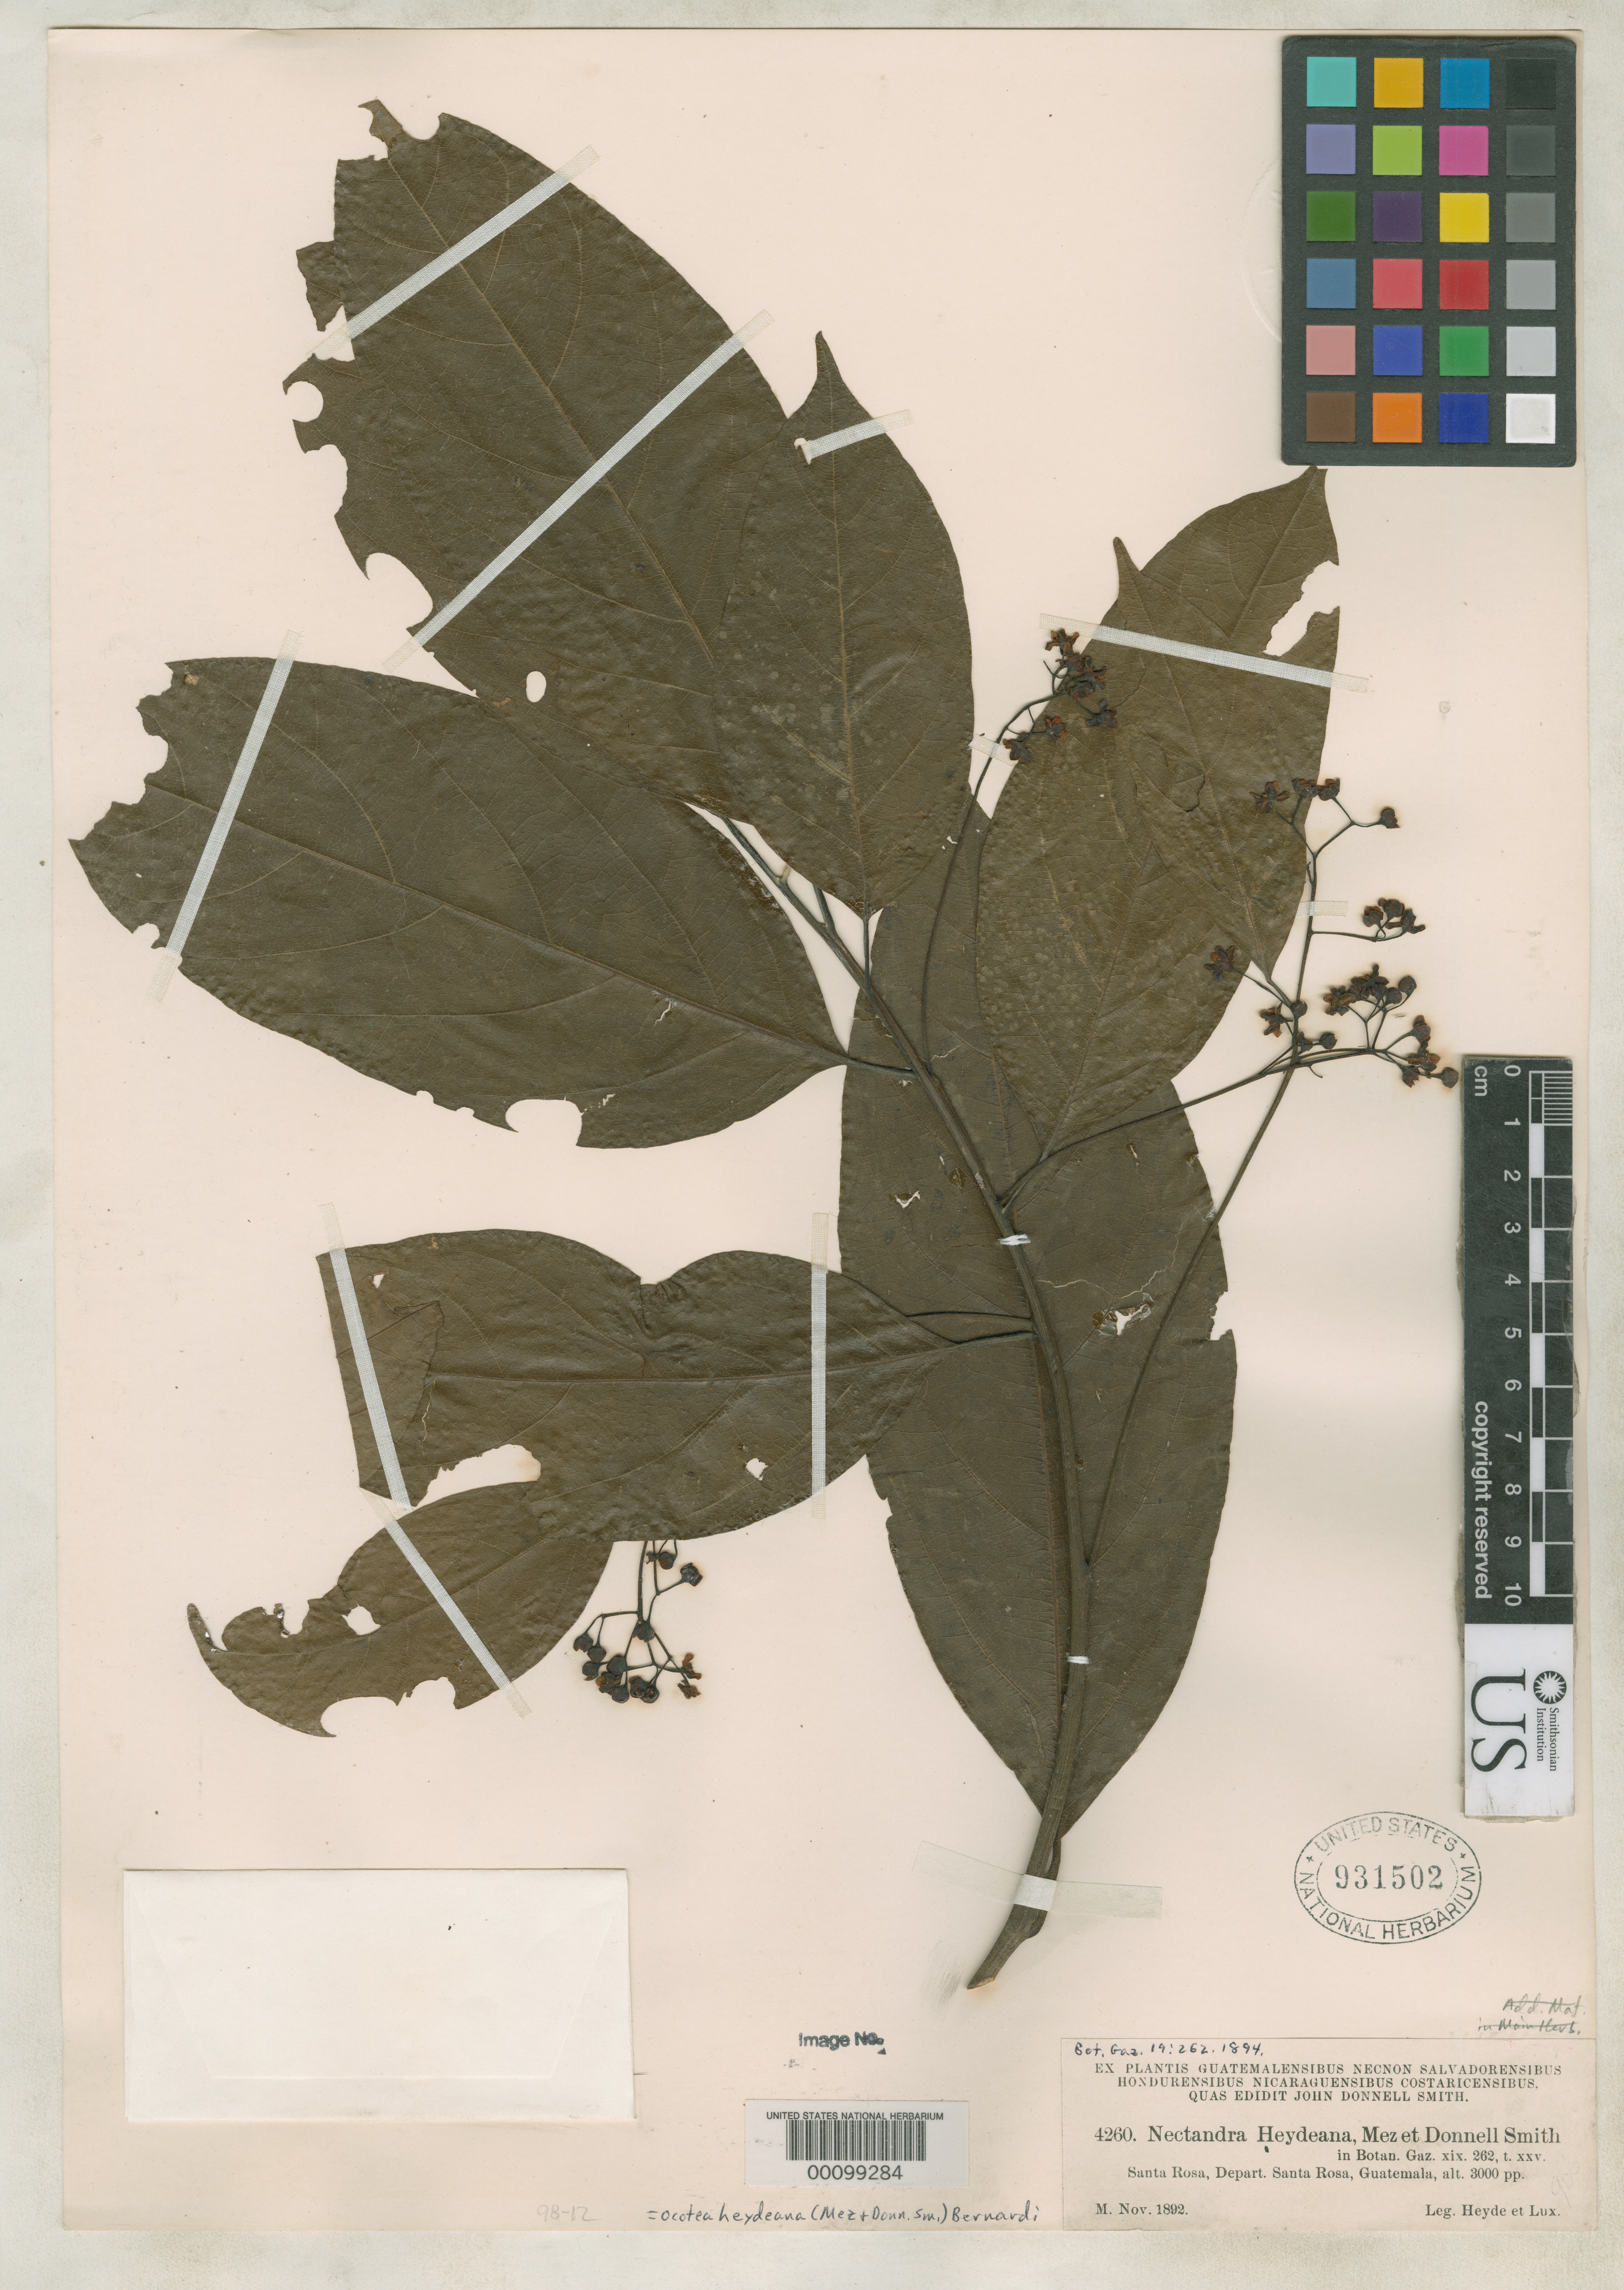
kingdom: Plantae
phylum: Tracheophyta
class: Magnoliopsida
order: Laurales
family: Lauraceae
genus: Nectandra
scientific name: Nectandra heydeana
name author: Mez & Donn. Sm.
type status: Isosyntype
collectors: E. T. Heyde & E. Lux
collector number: JDS 4260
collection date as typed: Nov 1892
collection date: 1892-11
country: Guatemala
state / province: Santa Rosa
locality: Santa Rosa.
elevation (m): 914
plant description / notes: Specimen ex John Donnell Smith herbarium.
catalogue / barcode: US 931502